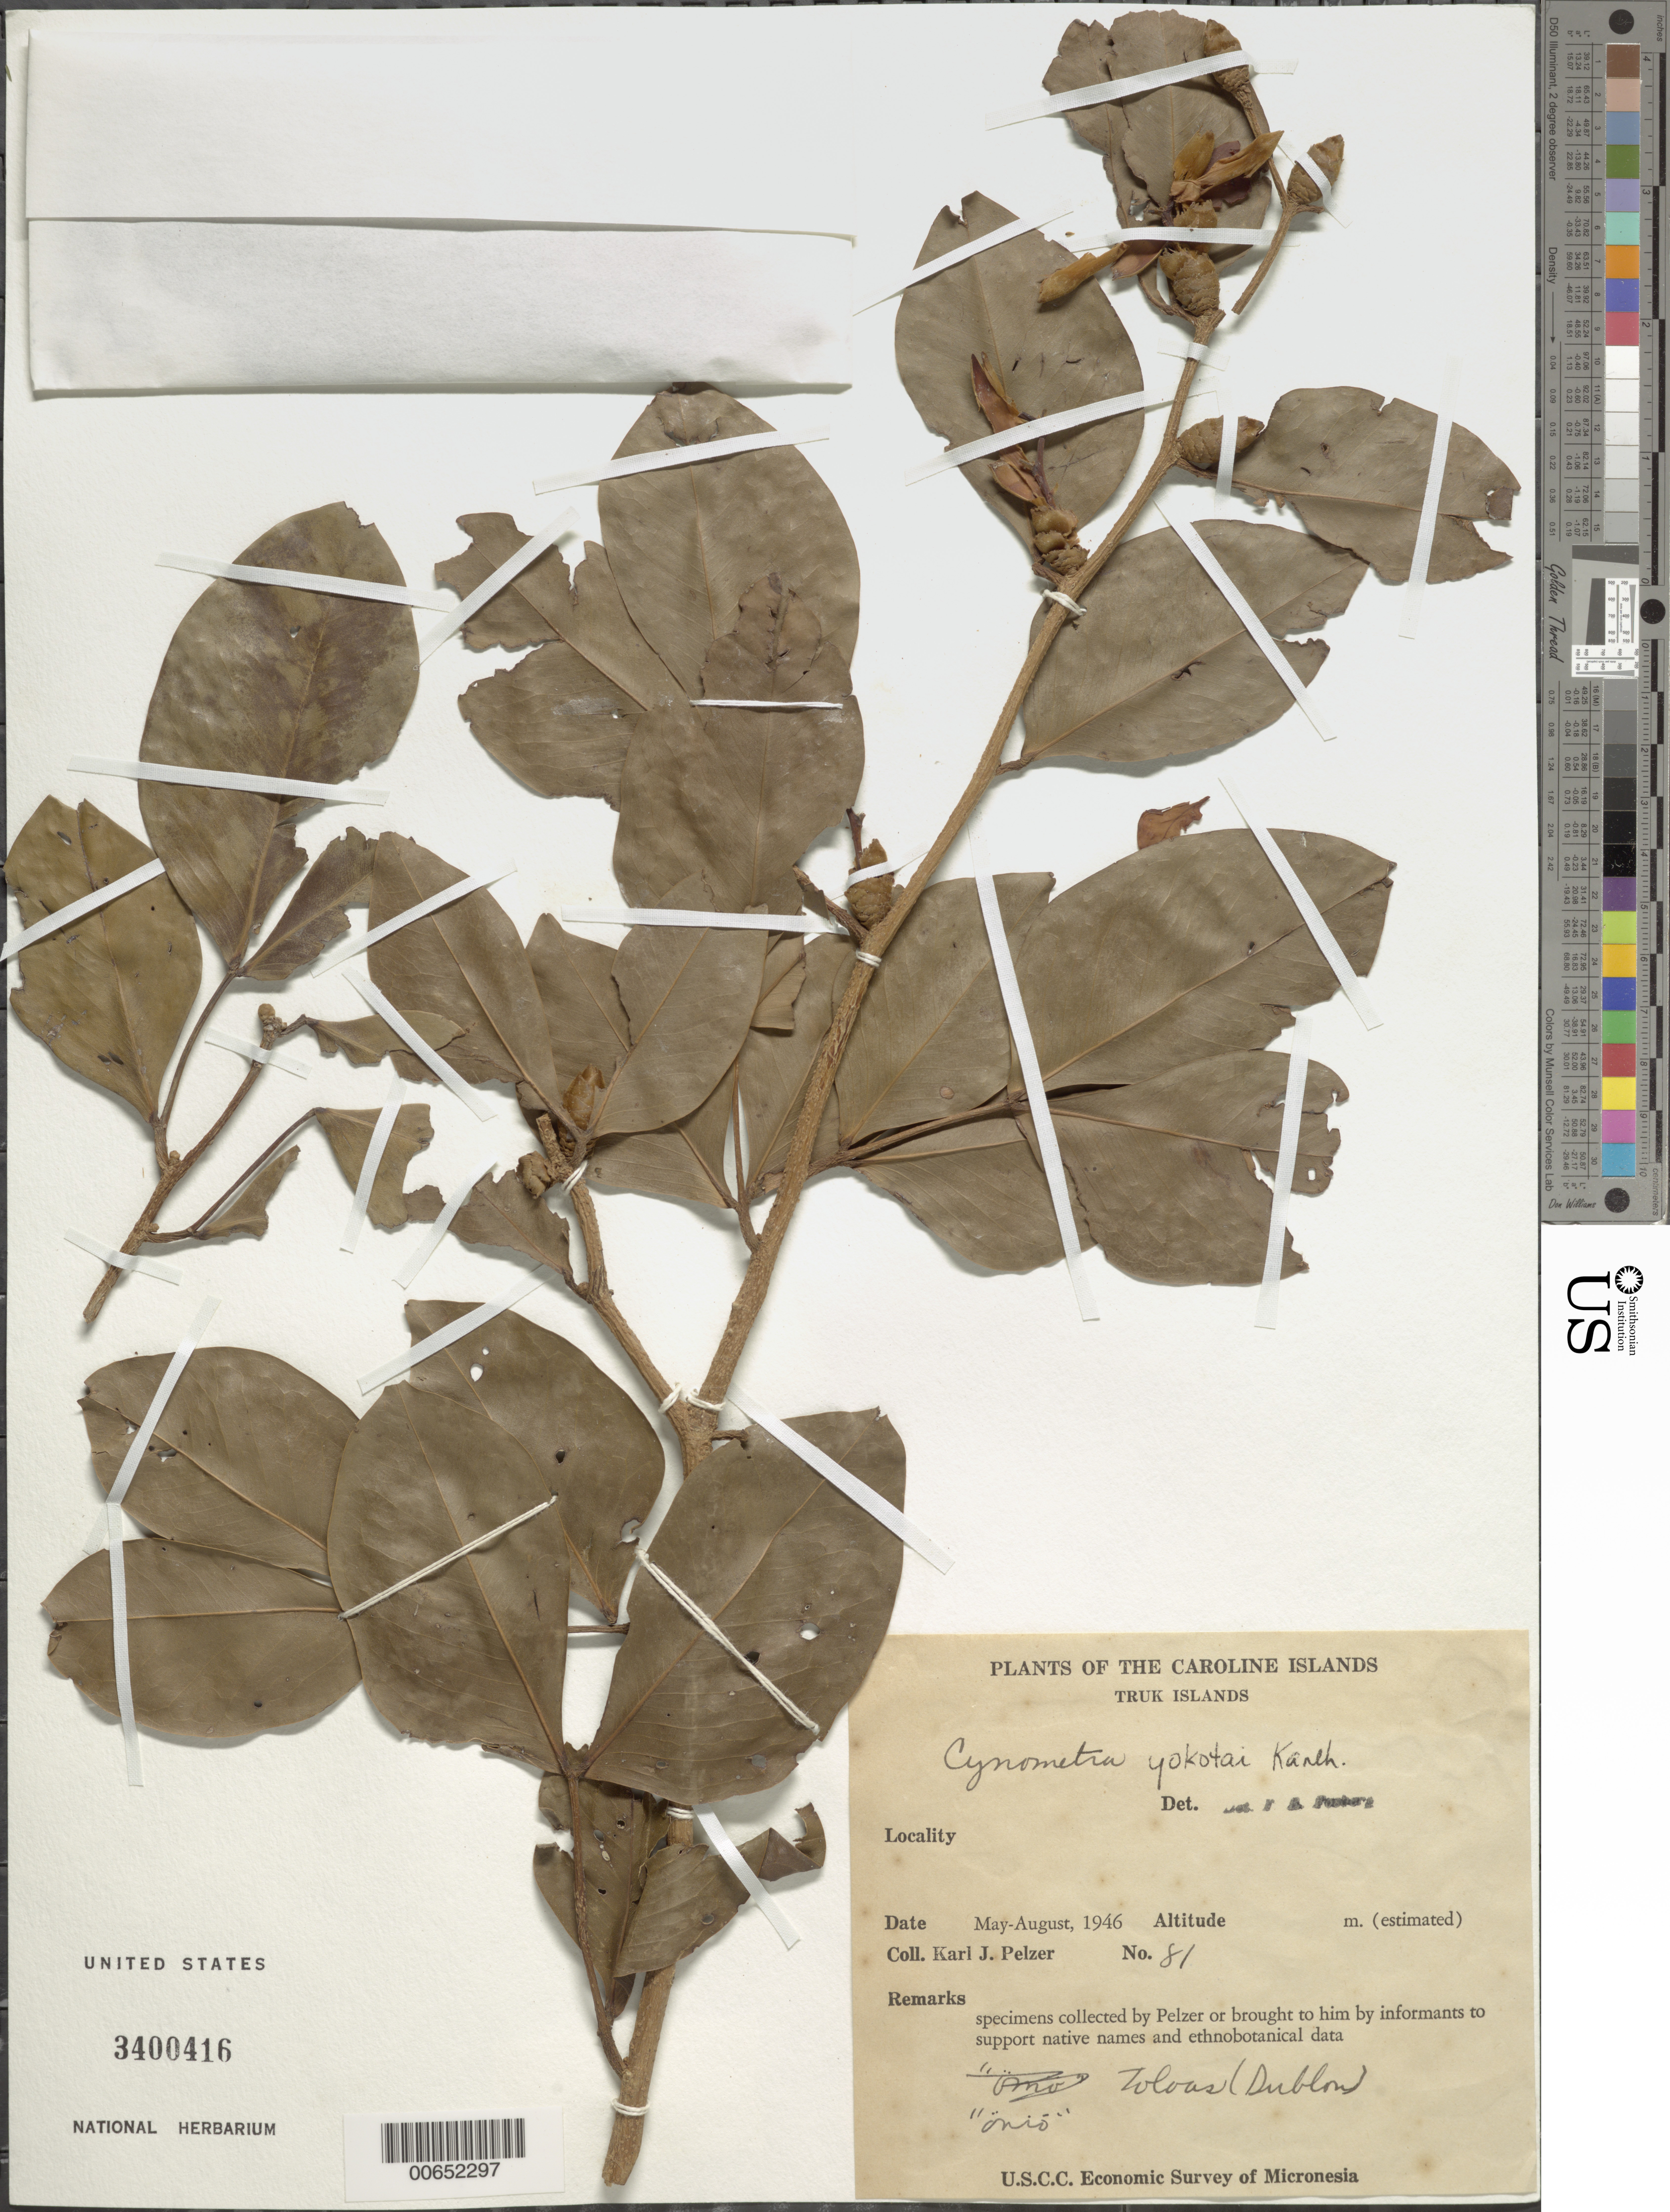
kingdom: Plantae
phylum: Tracheophyta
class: Magnoliopsida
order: Fabales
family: Fabaceae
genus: Cynometra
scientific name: Cynometra yokotai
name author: Kaneh.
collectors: K. J. Pelzer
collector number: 81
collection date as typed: May 1946 to -- Aug 1946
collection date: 1946-05/1946-08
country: Micronesia, Federated States of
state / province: Truk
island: Truk (Chuuk) Is.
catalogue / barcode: US 3400416